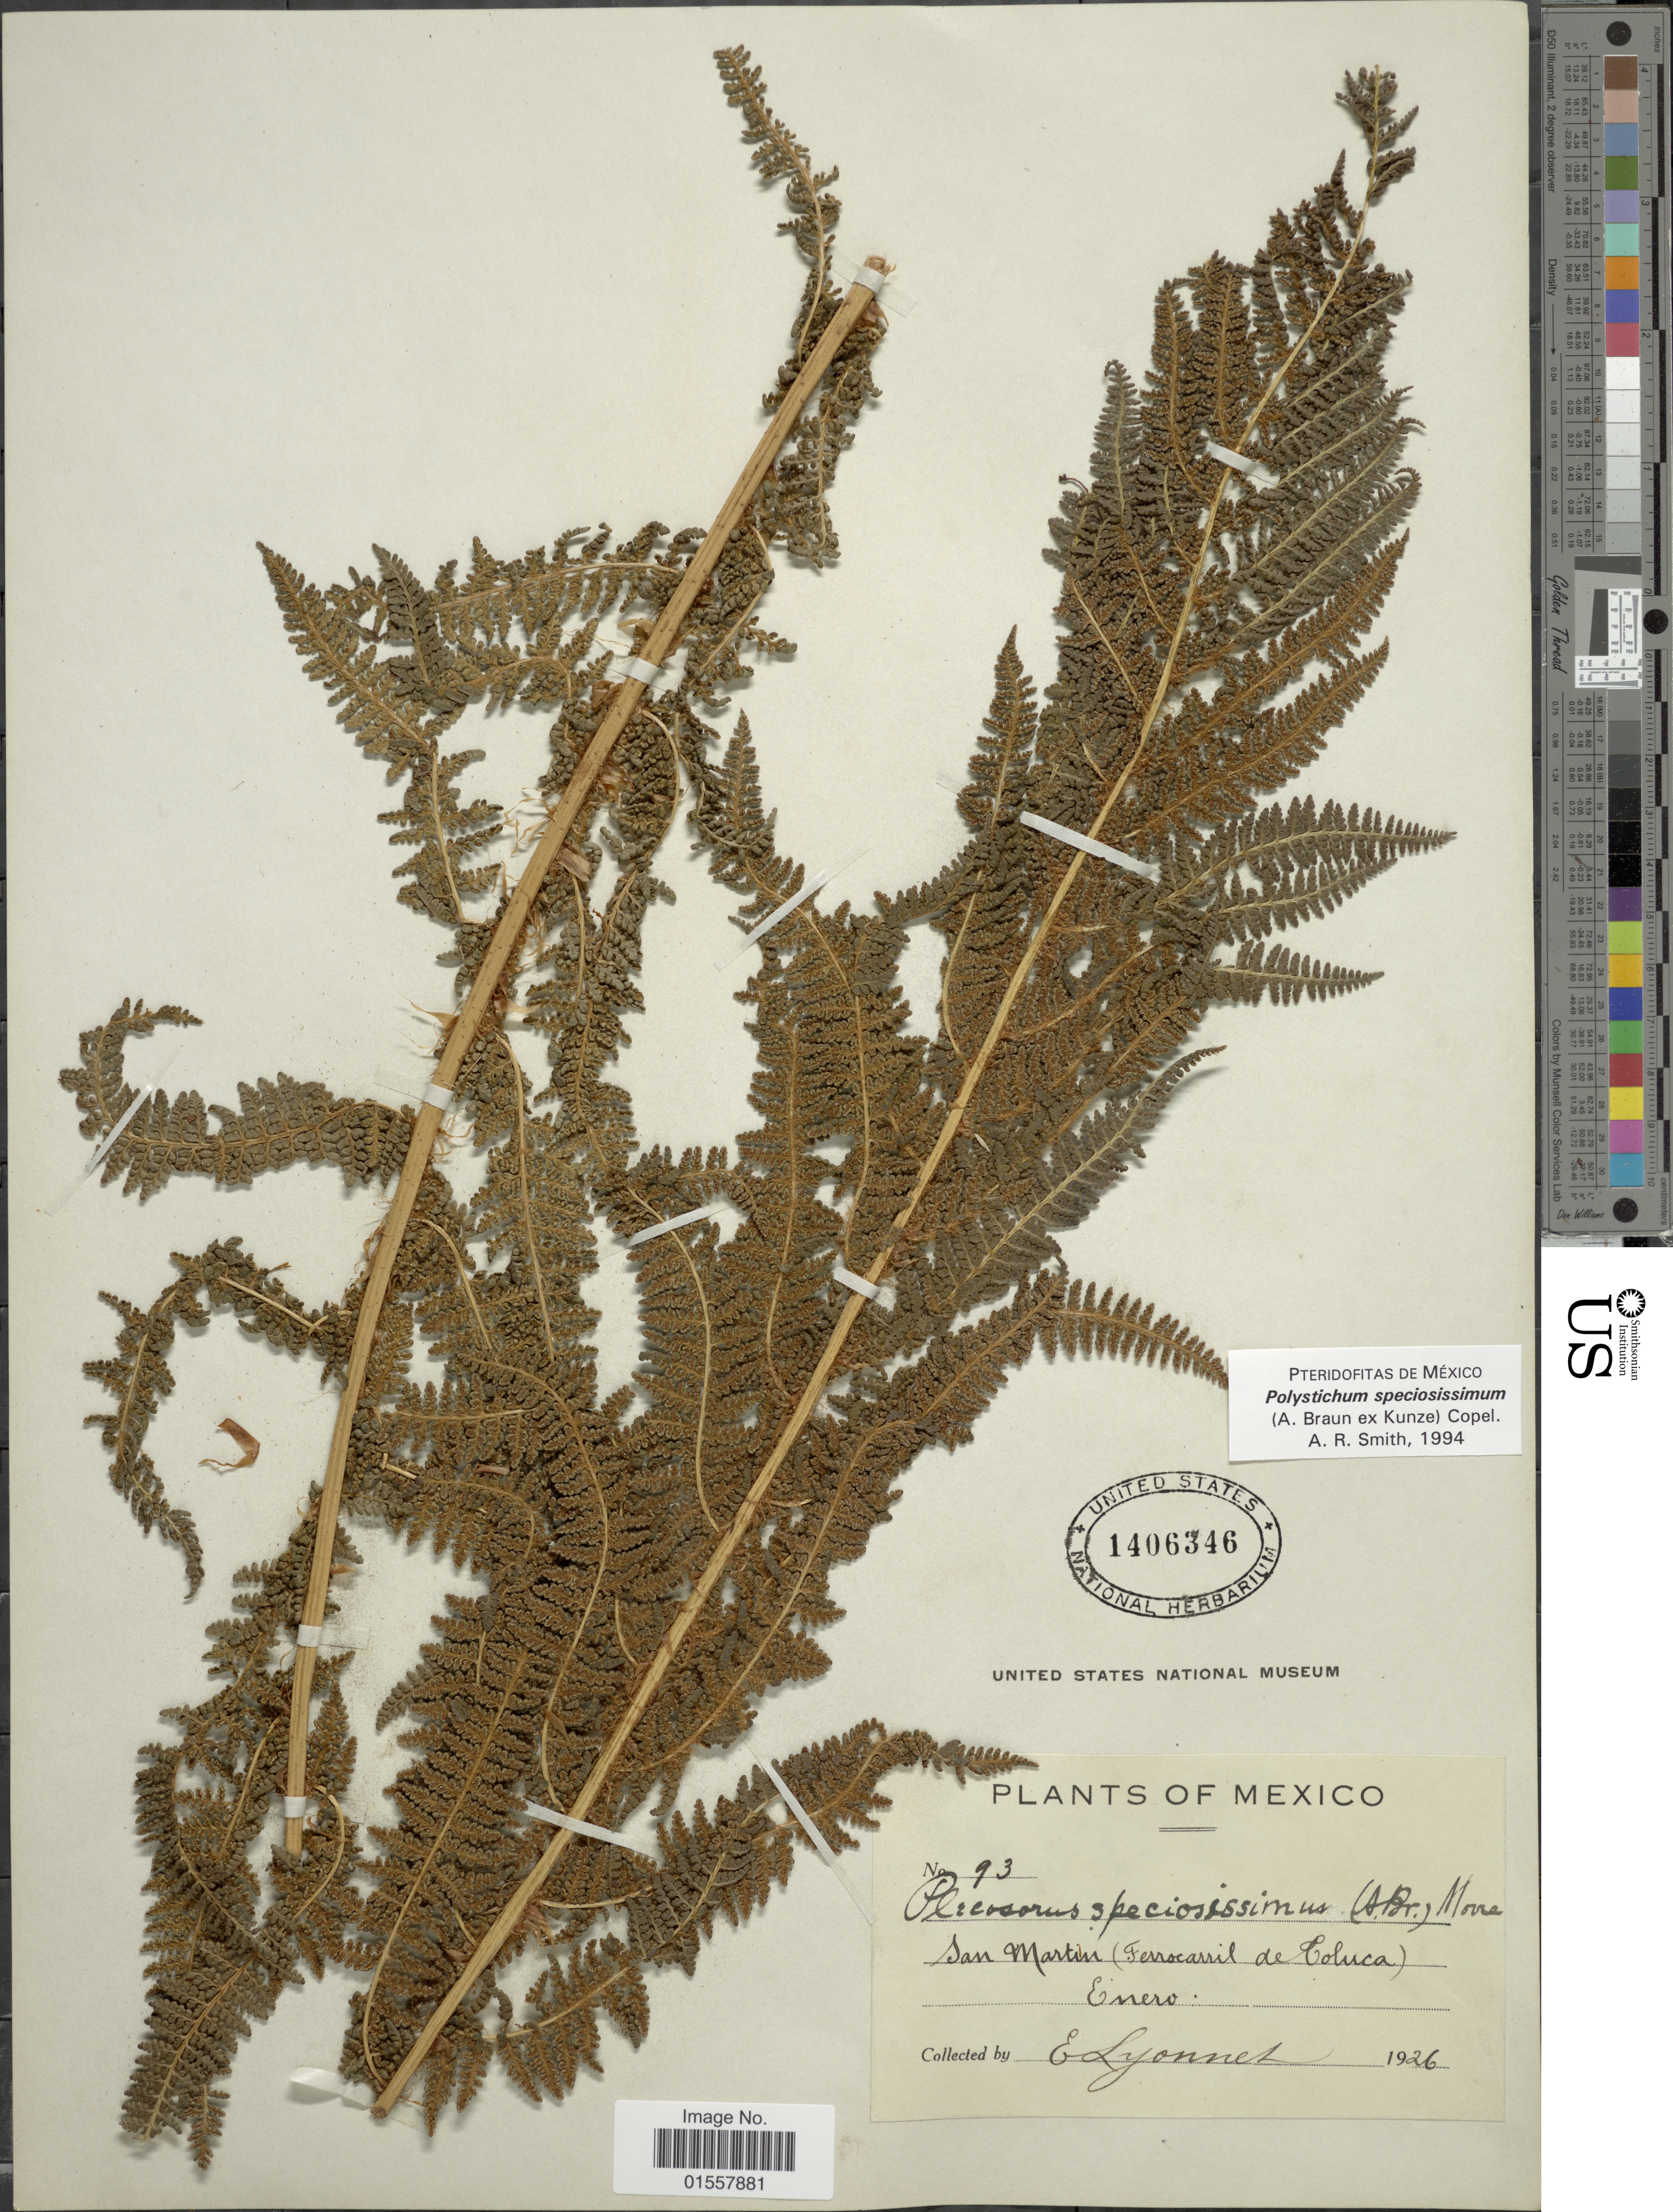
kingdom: Plantae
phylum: Tracheophyta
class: Polypodiopsida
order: Polypodiales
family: Dryopteridaceae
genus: Polystichum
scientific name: Polystichum speciosissimum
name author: (A. Braun ex Kunze) Copel.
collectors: E. Lyonnet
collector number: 93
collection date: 1926-01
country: Mexico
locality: San Martin (Ferrocarril de Coluca)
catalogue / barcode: US 1406346